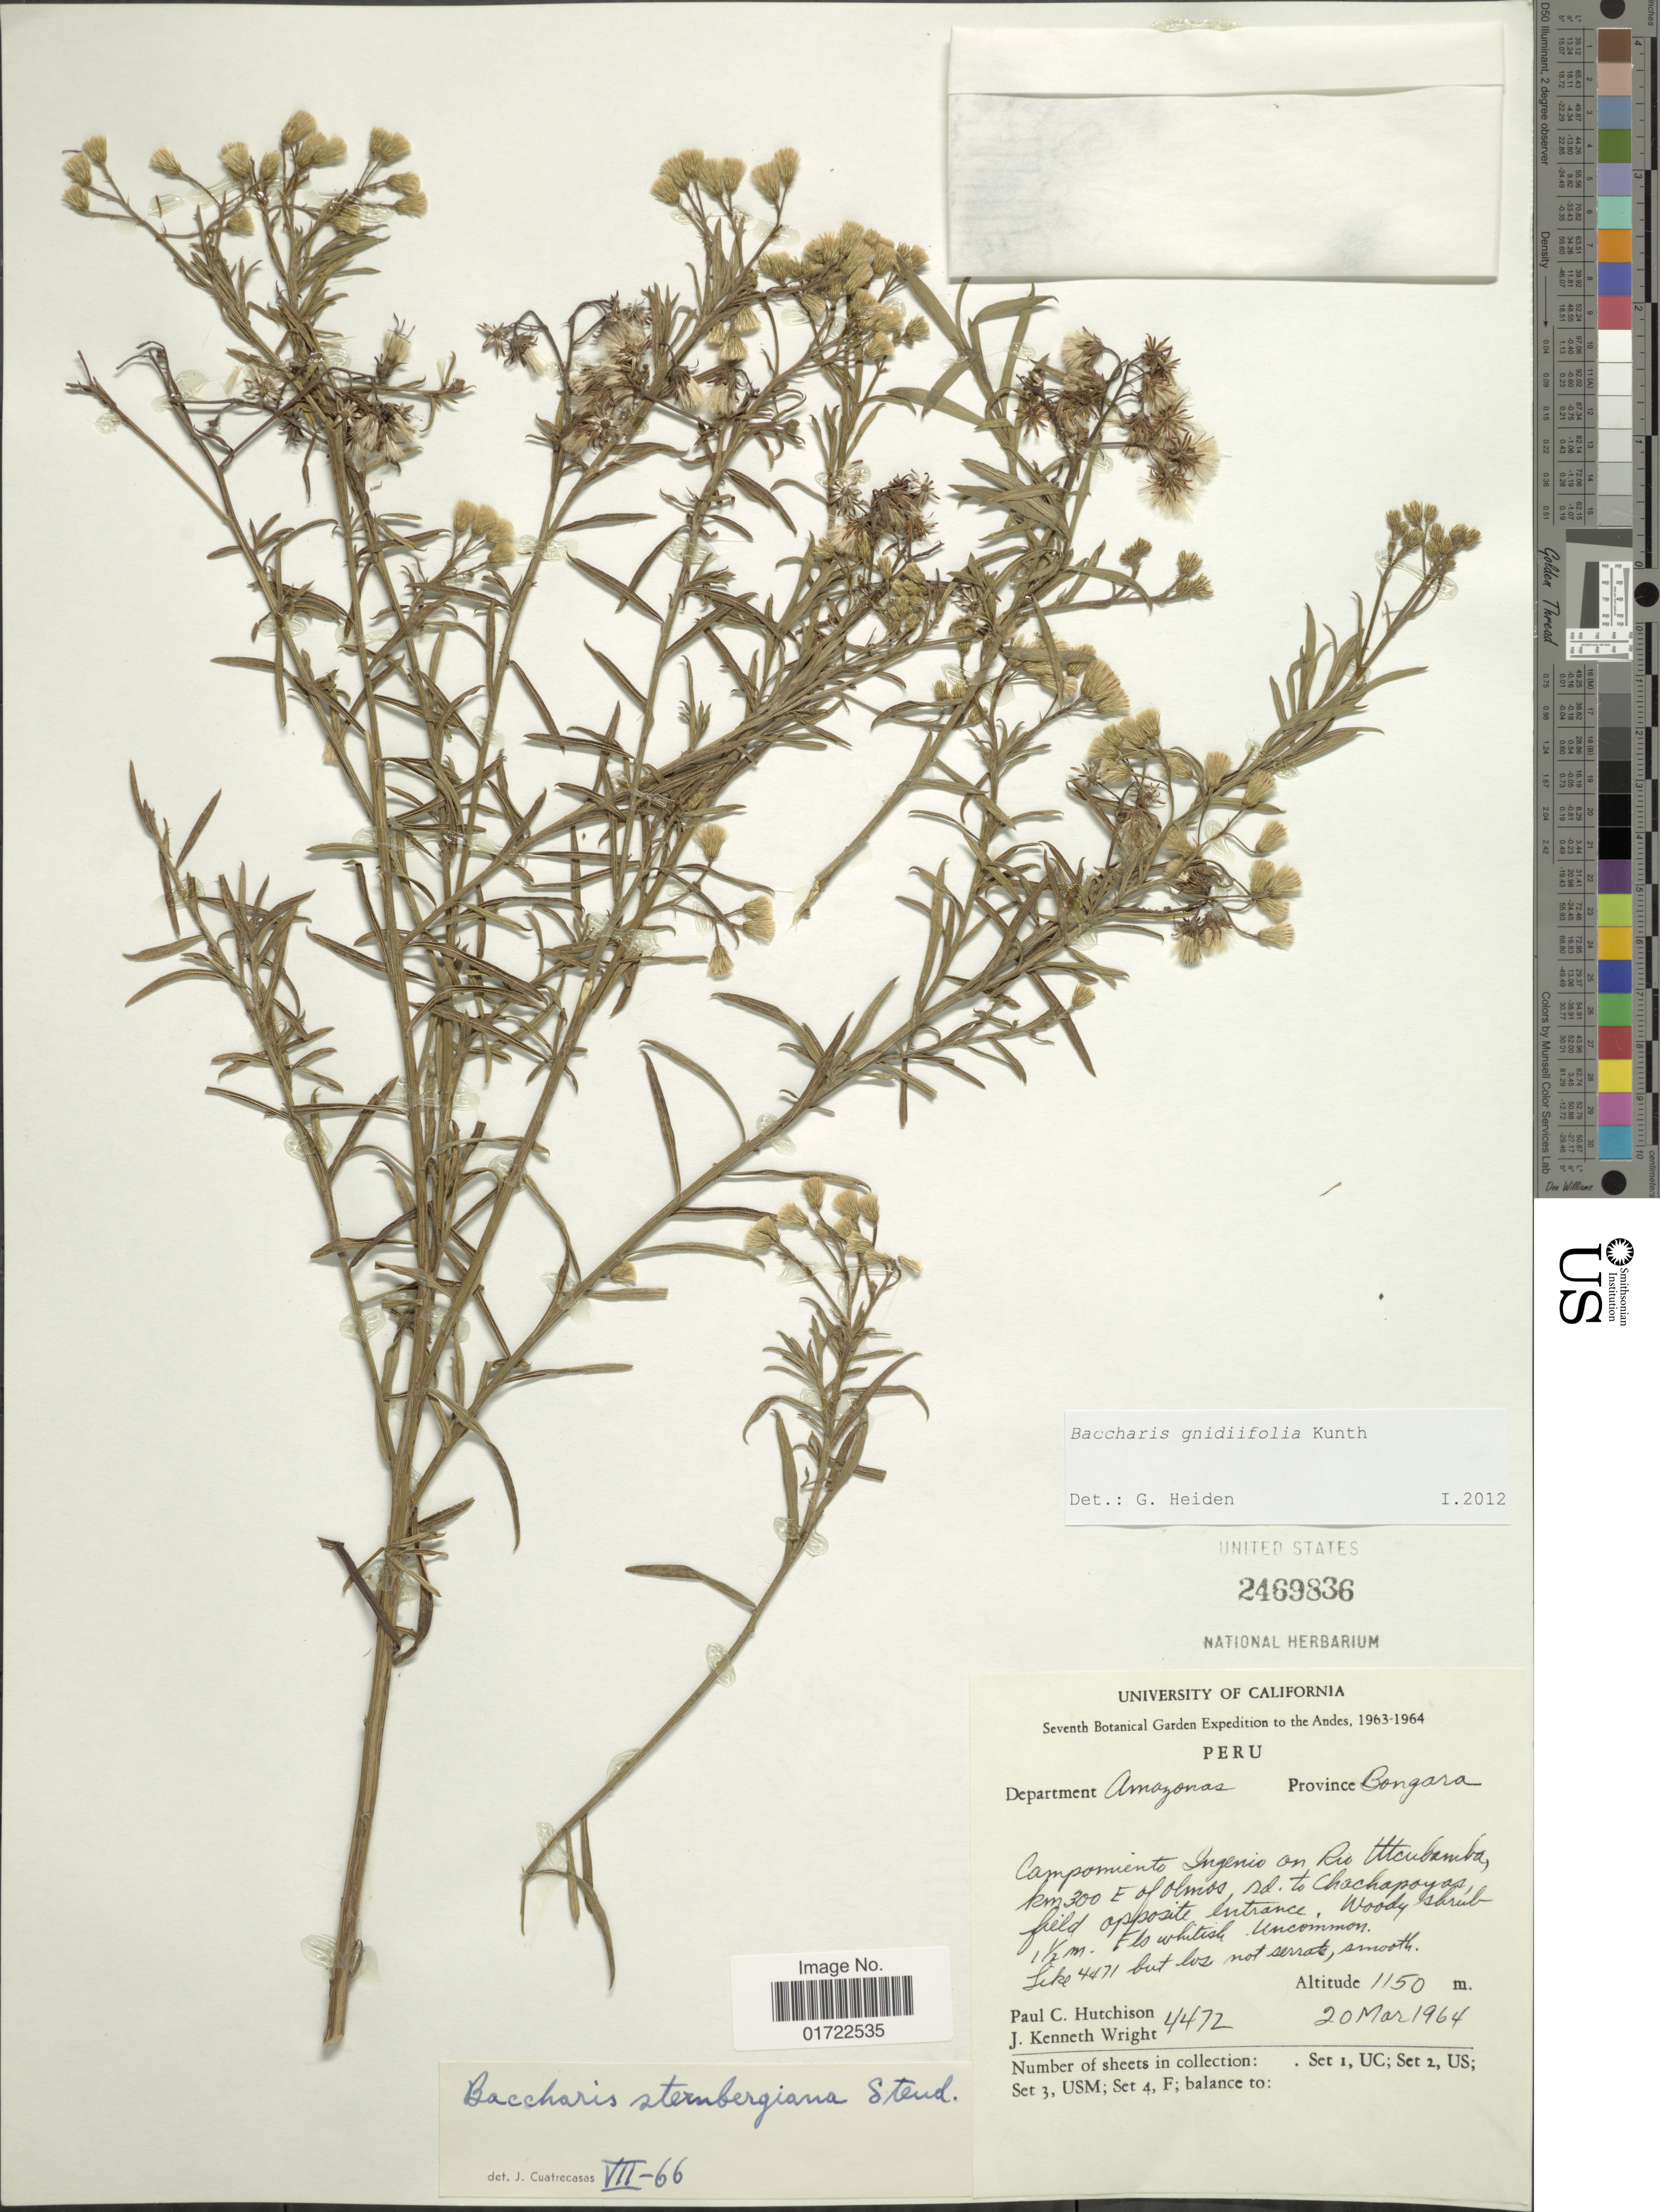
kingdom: Plantae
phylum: Tracheophyta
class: Magnoliopsida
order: Asterales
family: Asteraceae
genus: Baccharis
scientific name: Baccharis gnidiifolia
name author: Kunth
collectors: P. C. Hutchison & J. K. Wright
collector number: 4472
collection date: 1964-03-20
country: Peru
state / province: Amazonas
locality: Campomiento Ingenio on Río Utcubamba, km. 300 E. of Olmos, rd. to Chachapoyas, field opposite entrance, Province Bongara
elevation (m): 1150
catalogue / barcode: US 2469836